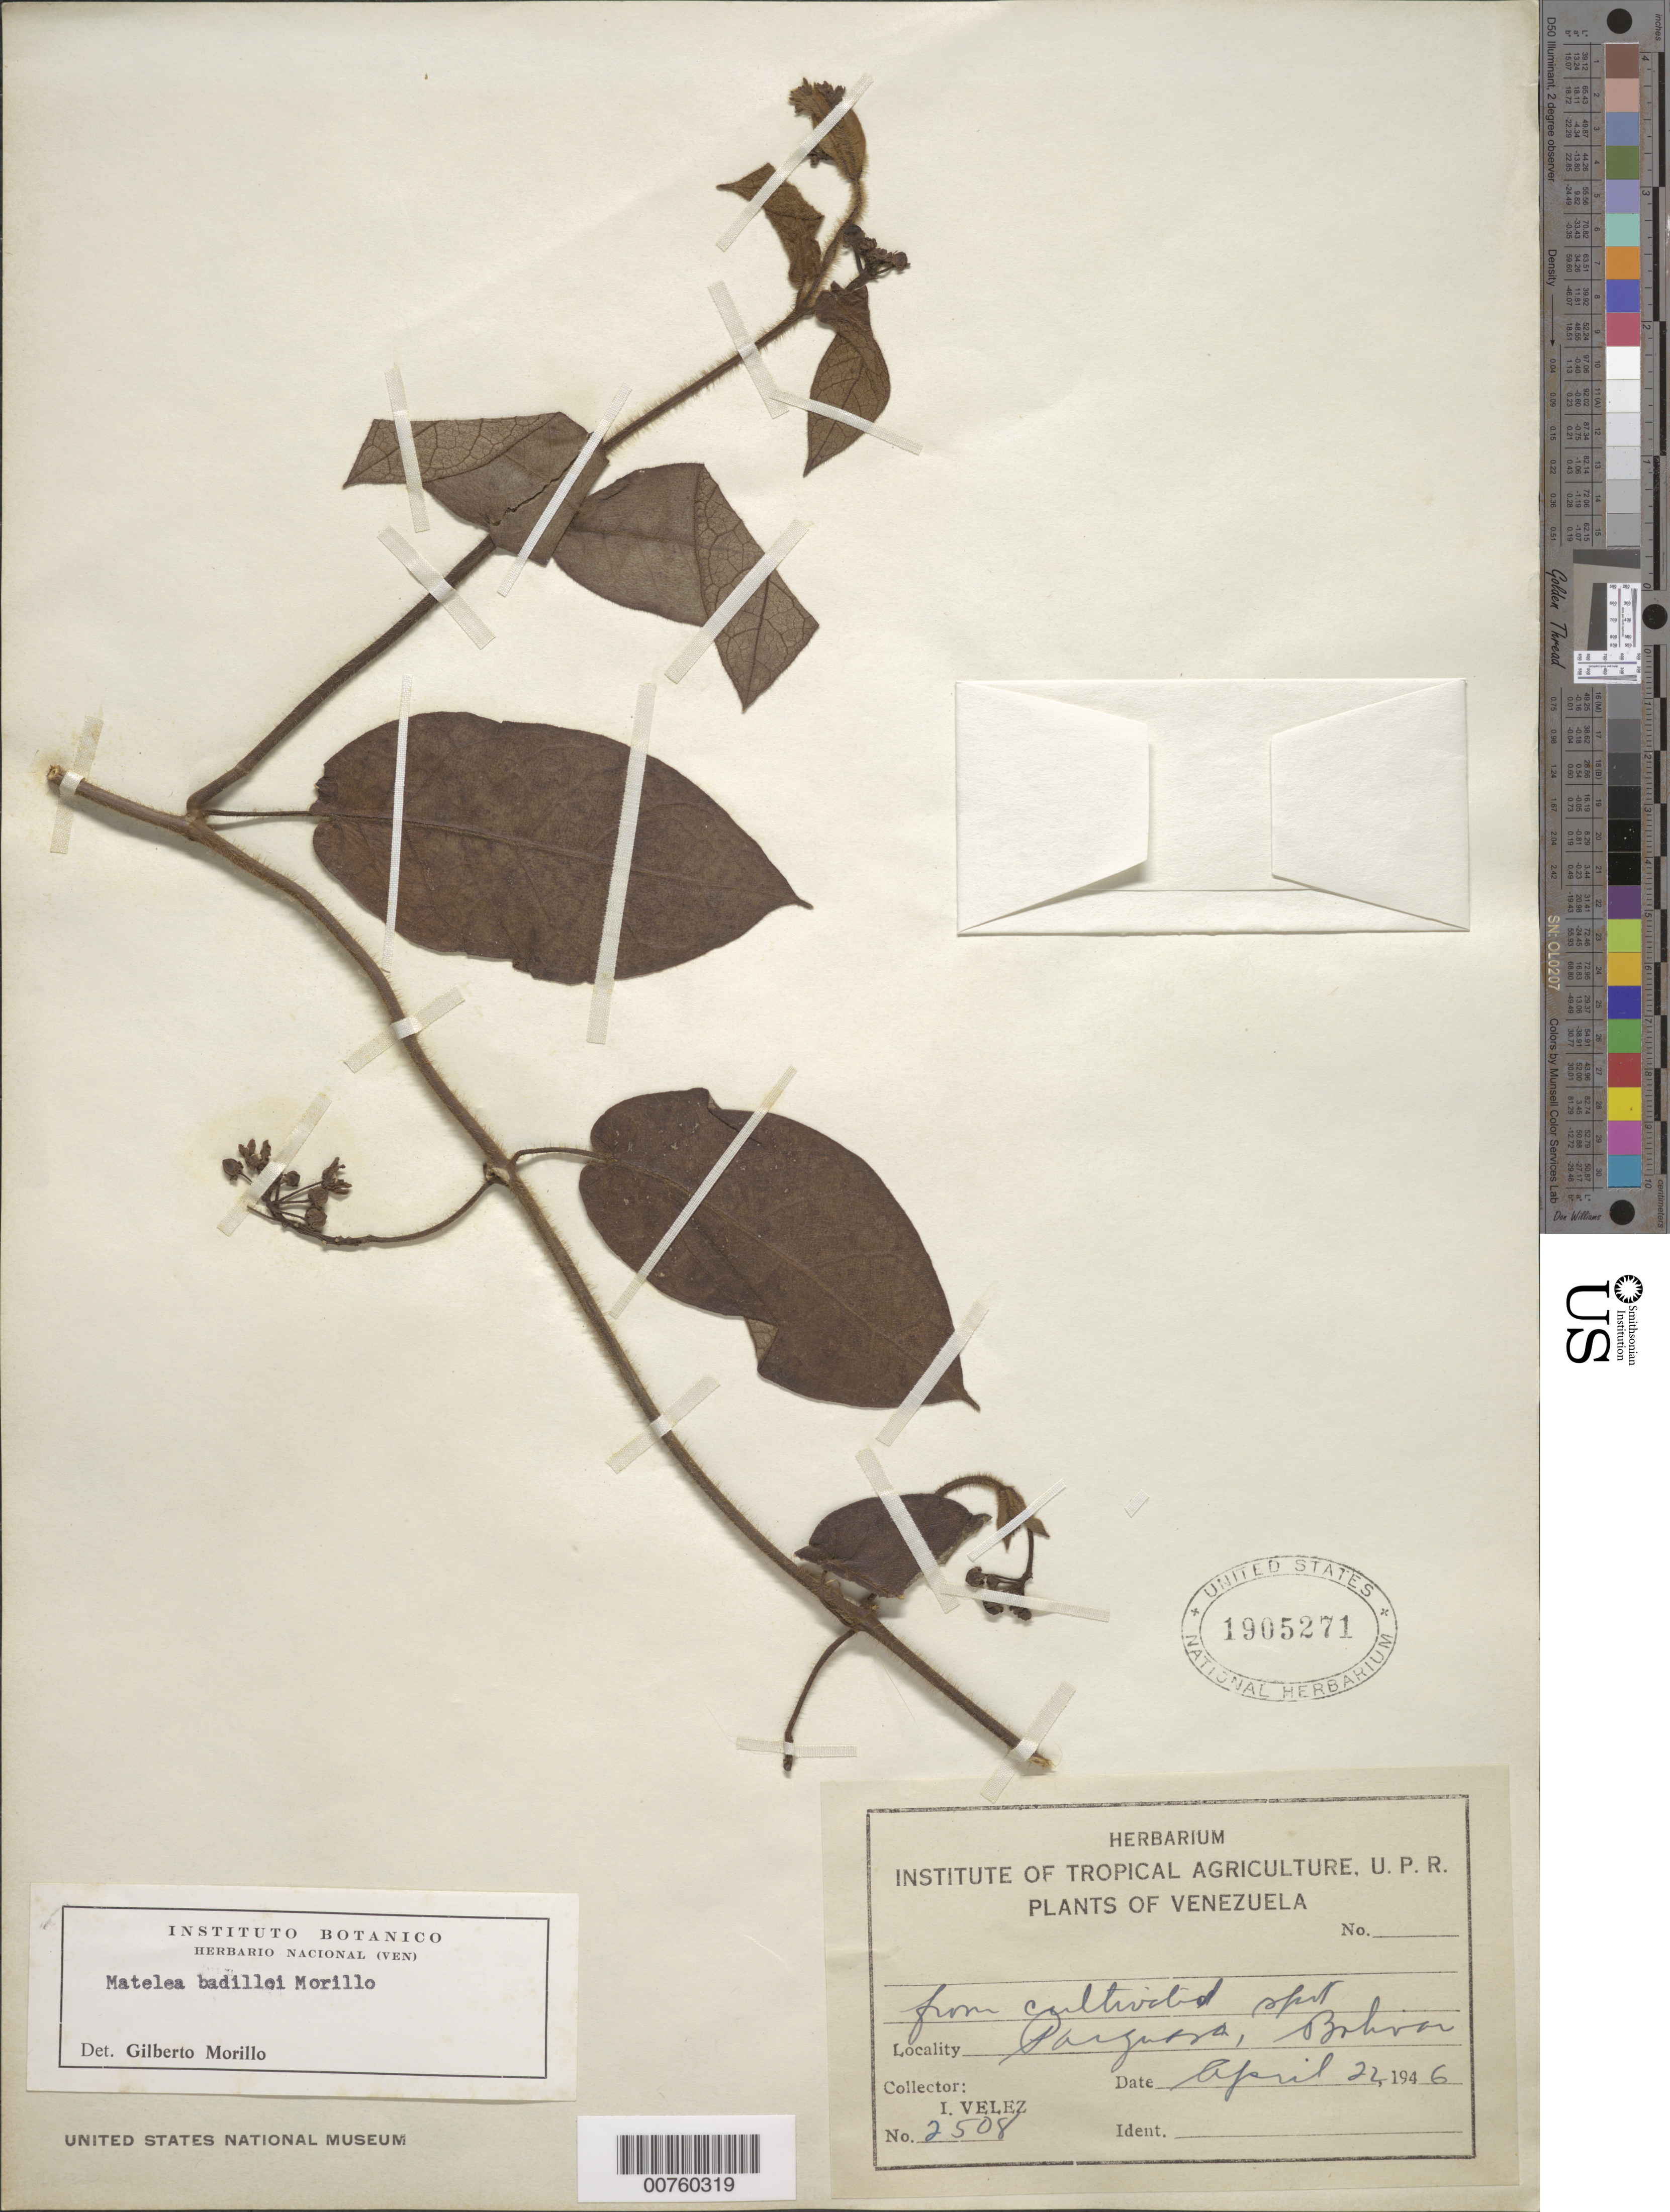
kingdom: Plantae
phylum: Tracheophyta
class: Magnoliopsida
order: Gentianales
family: Apocynaceae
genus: Matelea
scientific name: Matelea badilloi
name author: Morillo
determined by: Morillo, G. N.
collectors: I. Velez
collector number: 2508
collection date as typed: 22-Apr-46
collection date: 1946-04-22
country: Venezuela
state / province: Bolívar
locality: Parguasa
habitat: From cultivated spot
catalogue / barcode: US 1905271